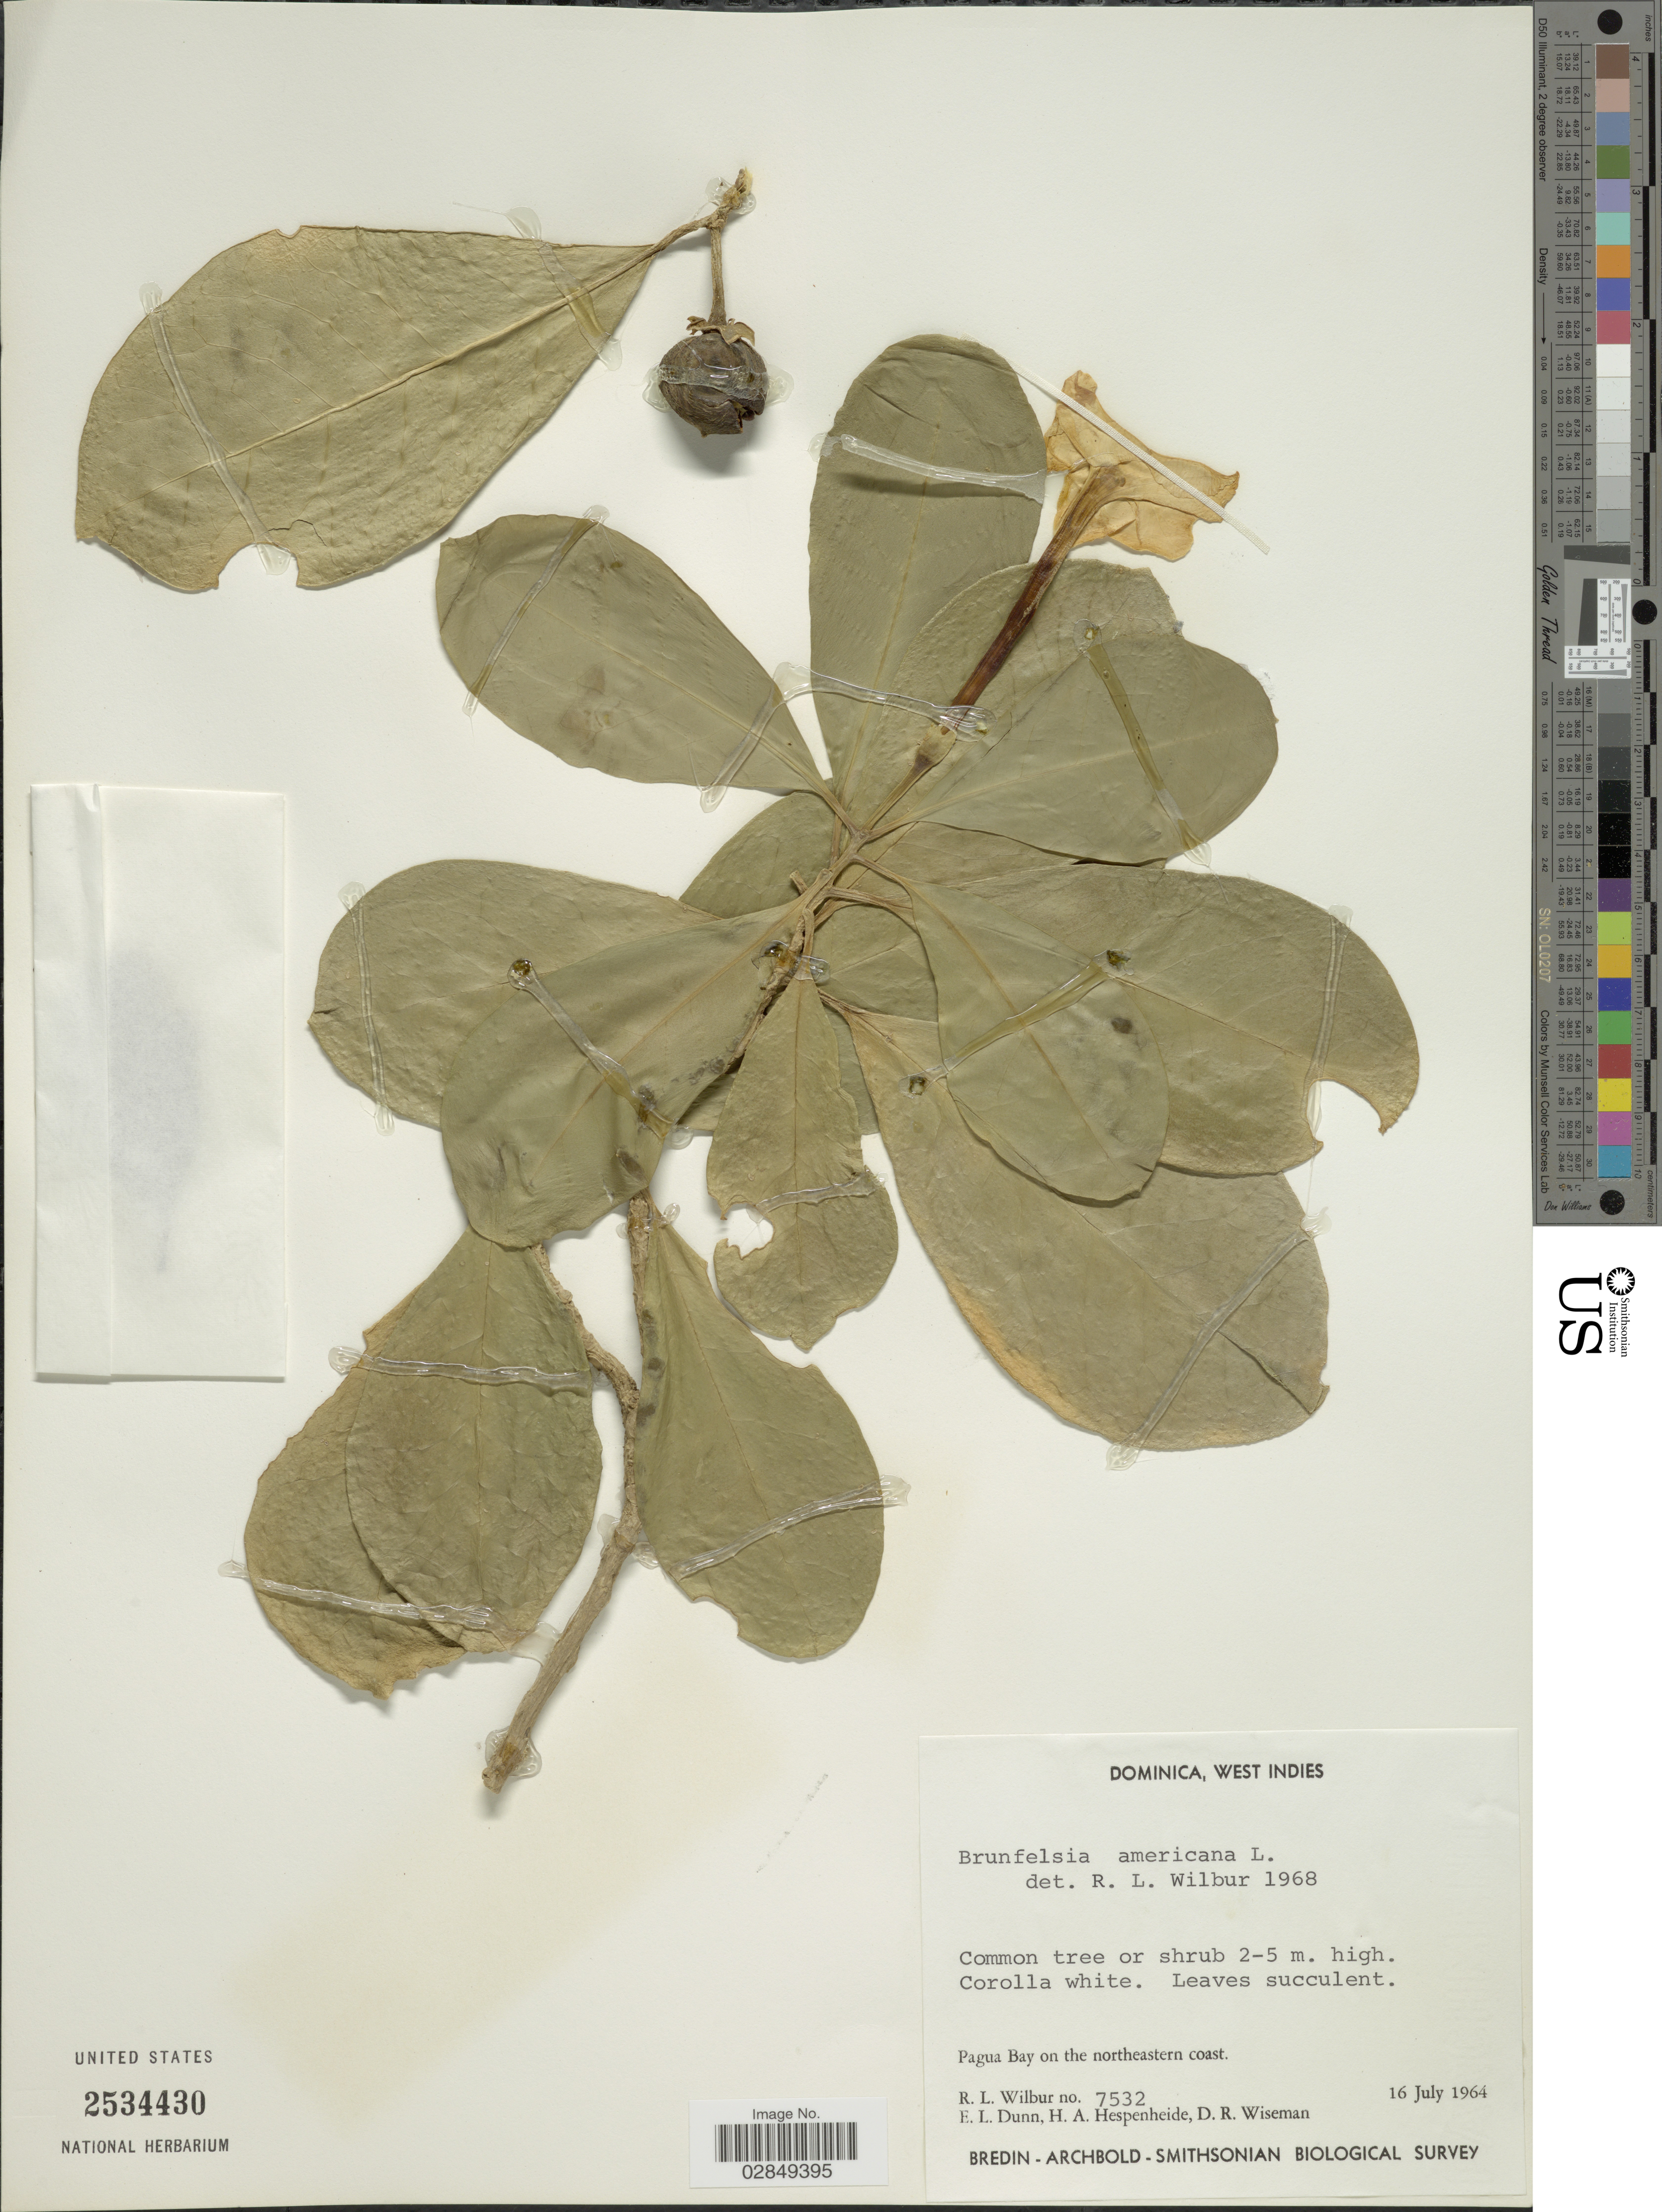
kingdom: Plantae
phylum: Tracheophyta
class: Magnoliopsida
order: Solanales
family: Solanaceae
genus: Brunfelsia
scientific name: Brunfelsia americana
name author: L.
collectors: R. L. Wilbur, E. Dunn, H. A. Hespenheide & D. R. Wiseman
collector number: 7532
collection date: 1964-07-16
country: Dominica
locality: Pagua Bay on the northeastern coast.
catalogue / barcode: US 2534430